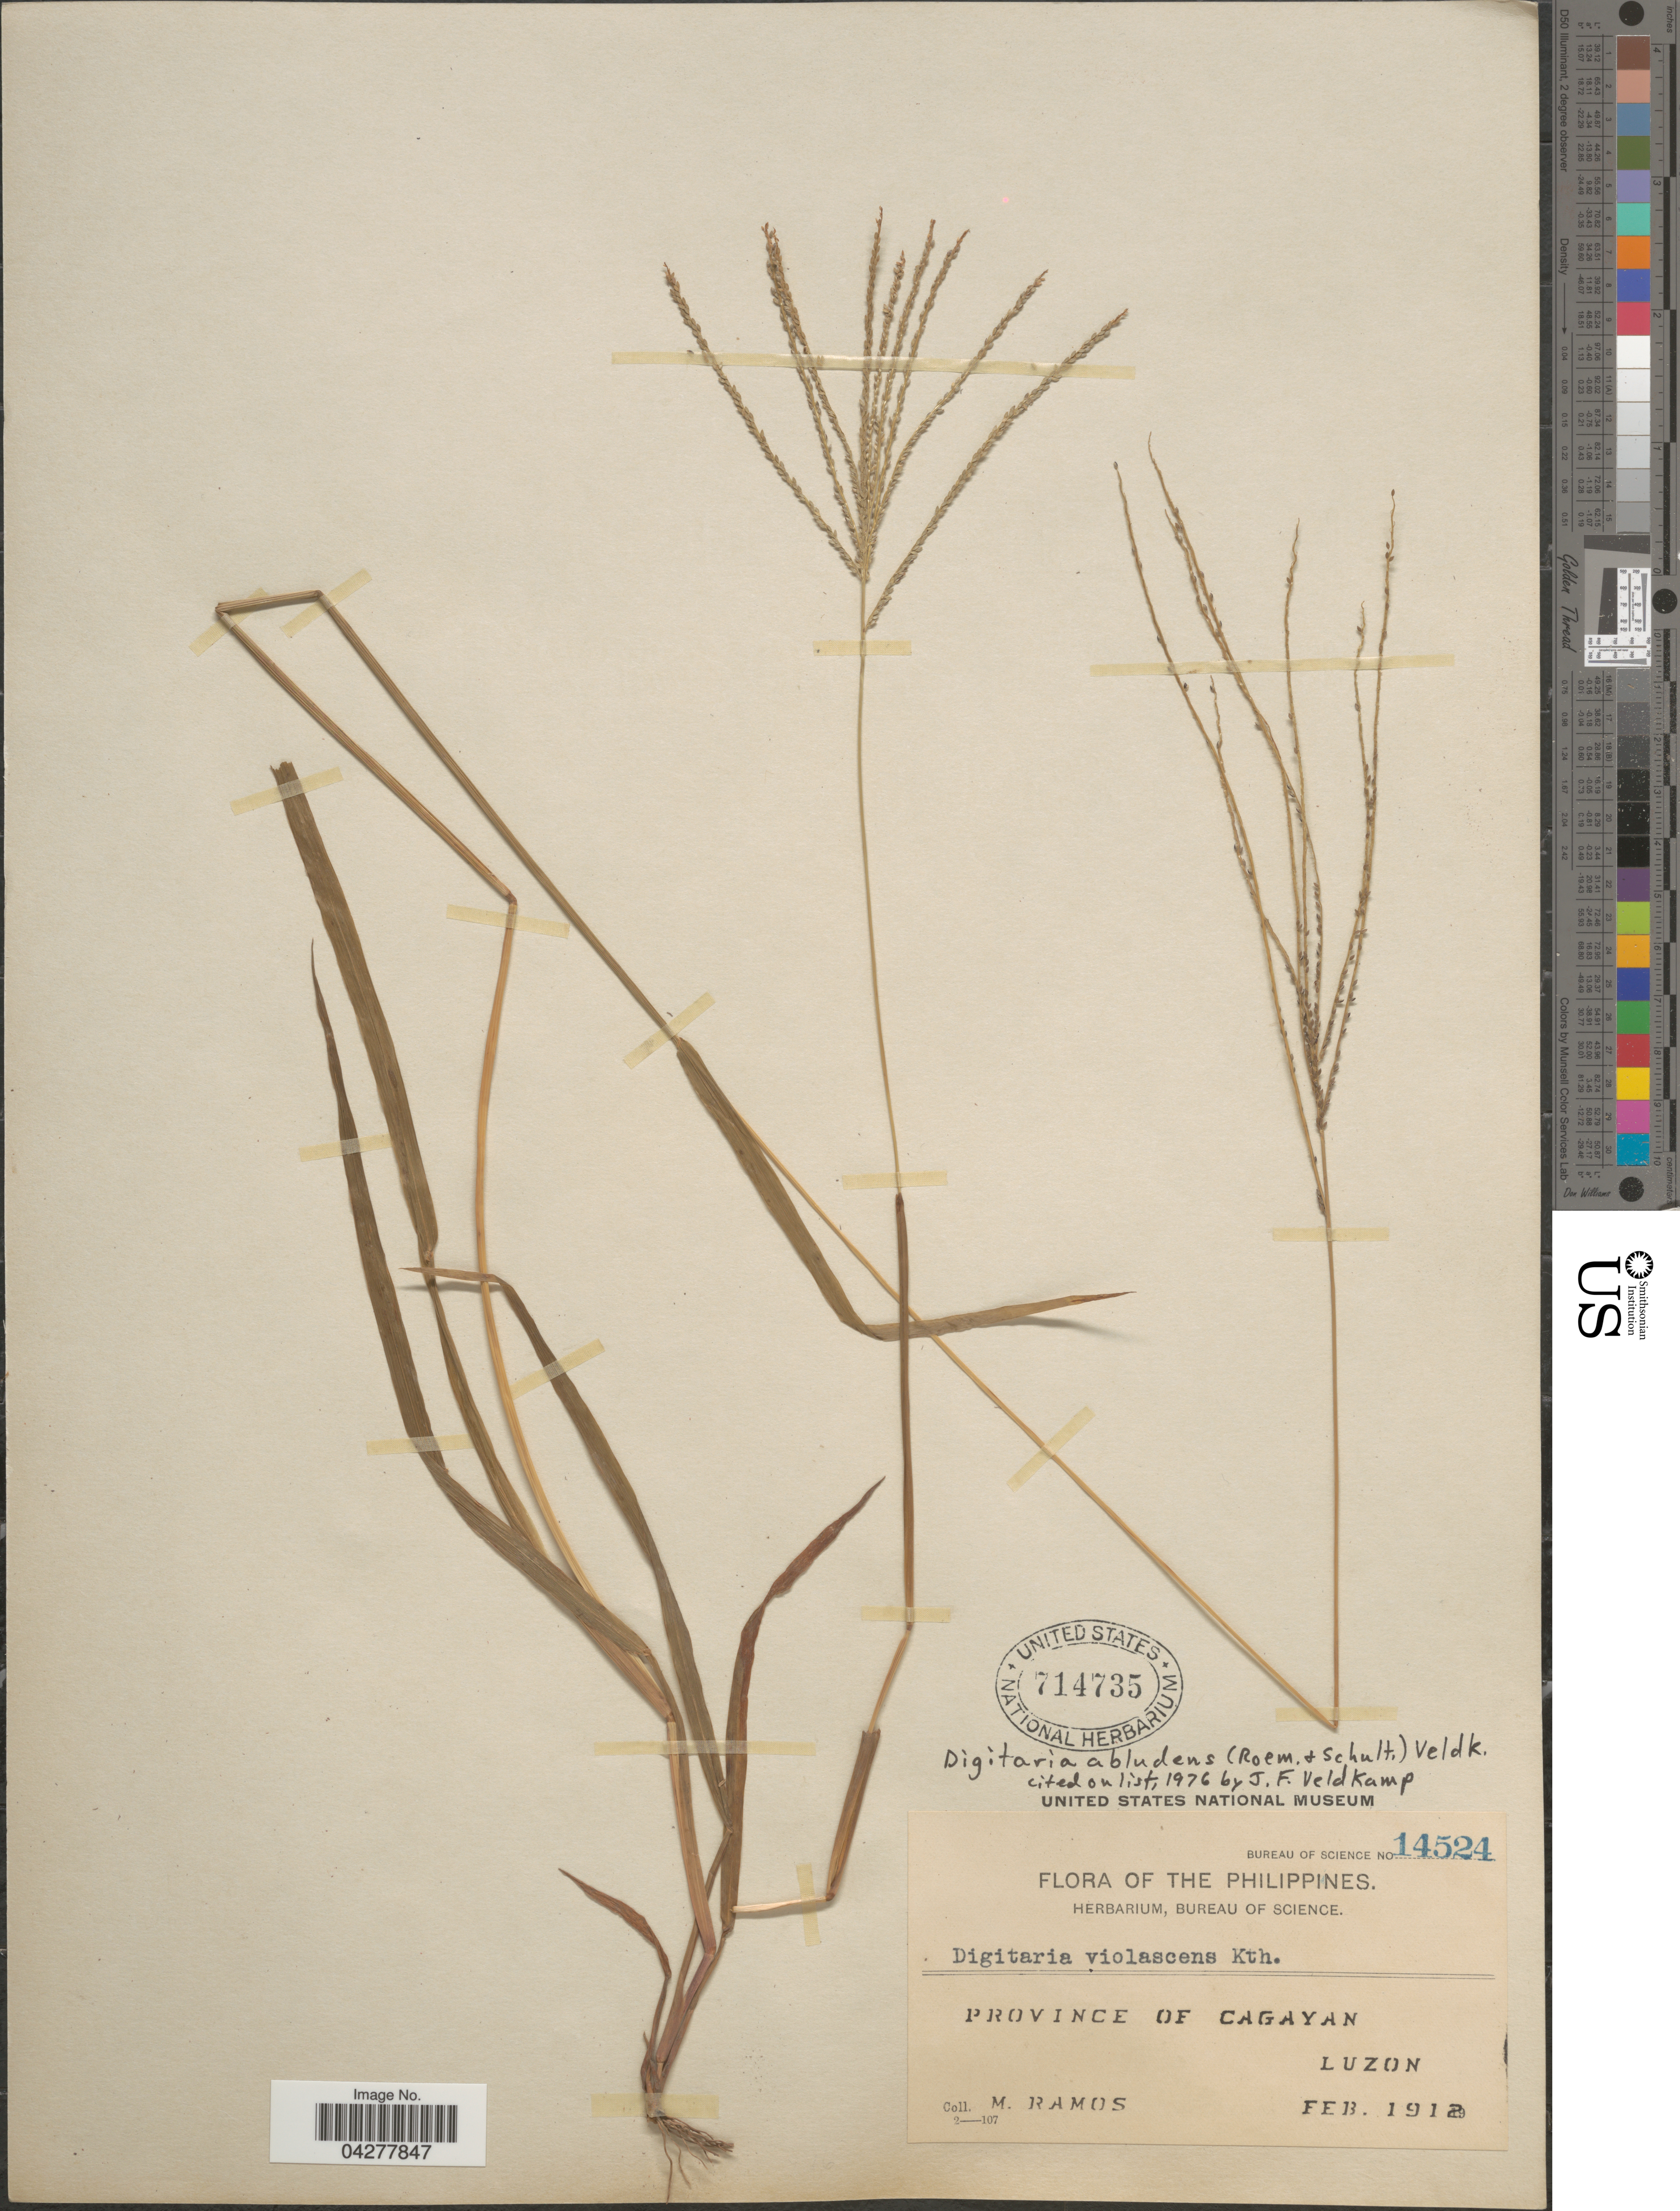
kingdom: Plantae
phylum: Tracheophyta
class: Liliopsida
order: Poales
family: Poaceae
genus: Digitaria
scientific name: Digitaria abludens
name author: (Roem. & Schult.) Veldkamp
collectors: M. Ramos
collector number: Bureau of Science 14524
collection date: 1912-02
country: Philippines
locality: Province of Cagayan. Luzon.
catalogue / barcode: US 714735